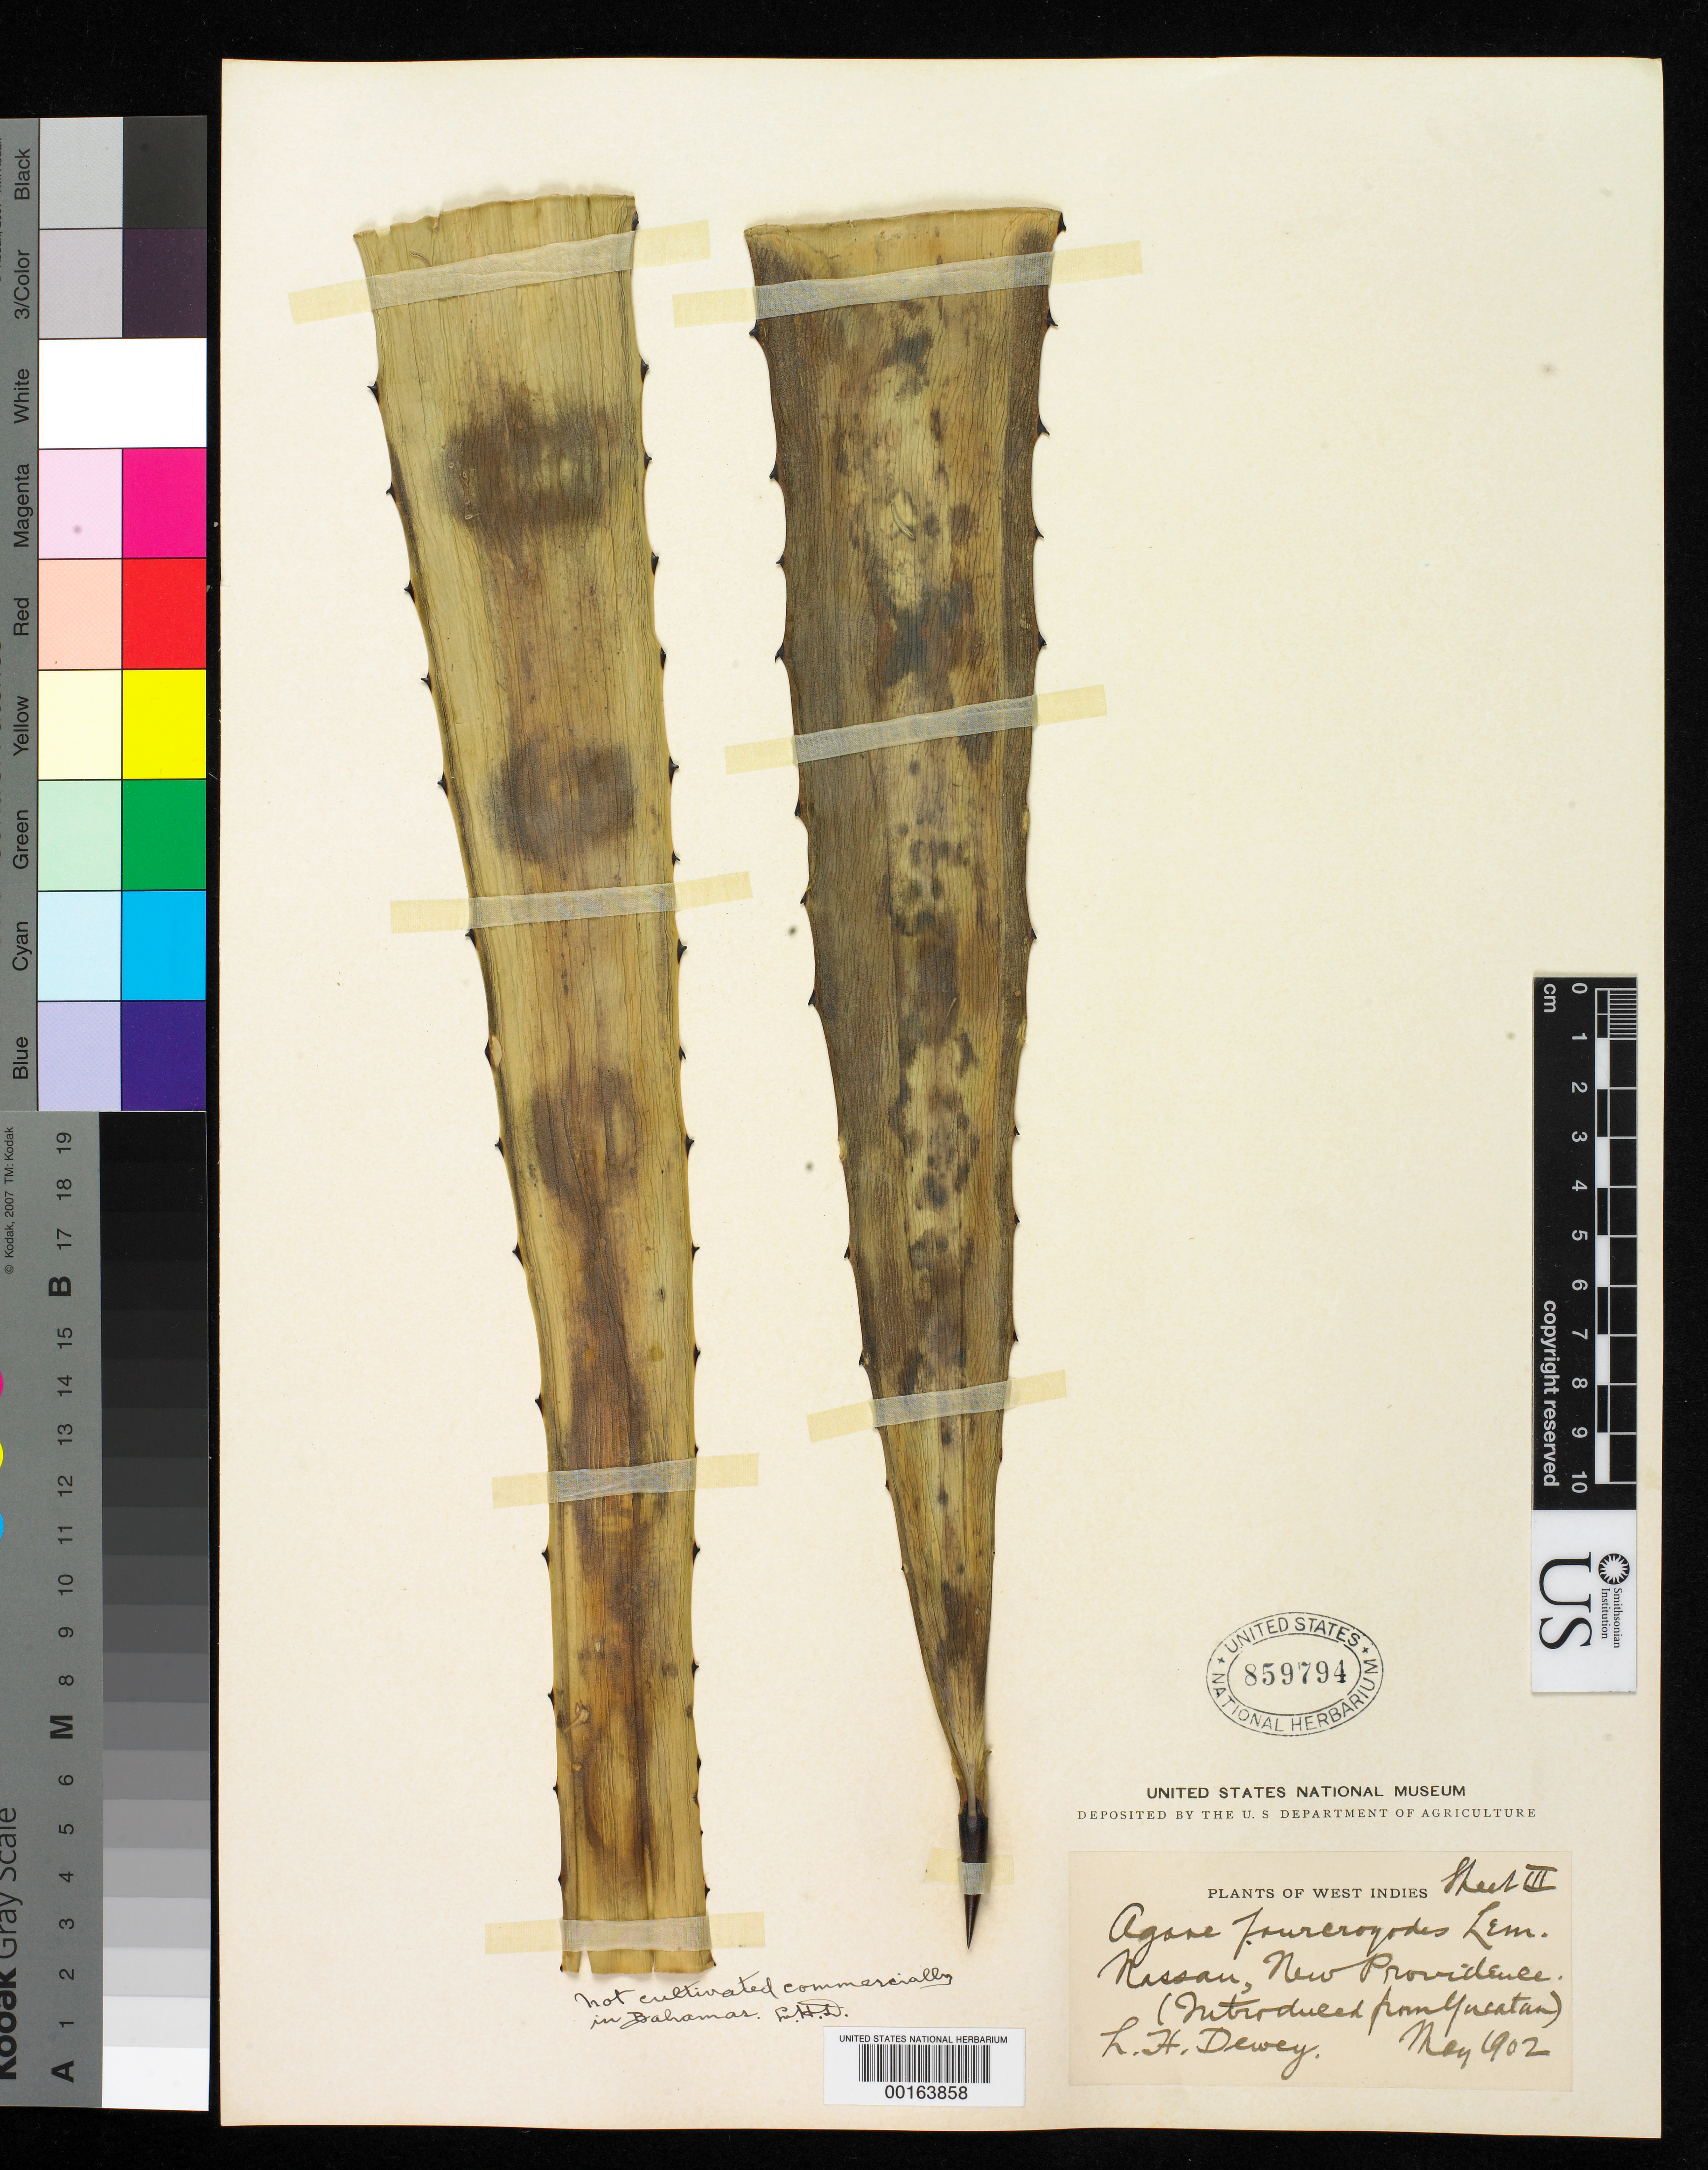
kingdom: Plantae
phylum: Tracheophyta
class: Liliopsida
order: Asparagales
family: Asparagaceae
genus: Agave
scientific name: Agave fourcroydes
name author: Lem.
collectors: L. H. Dewey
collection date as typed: May 1902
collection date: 1902-05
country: Bahamas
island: New Providence Island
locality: Nassau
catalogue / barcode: US 859794